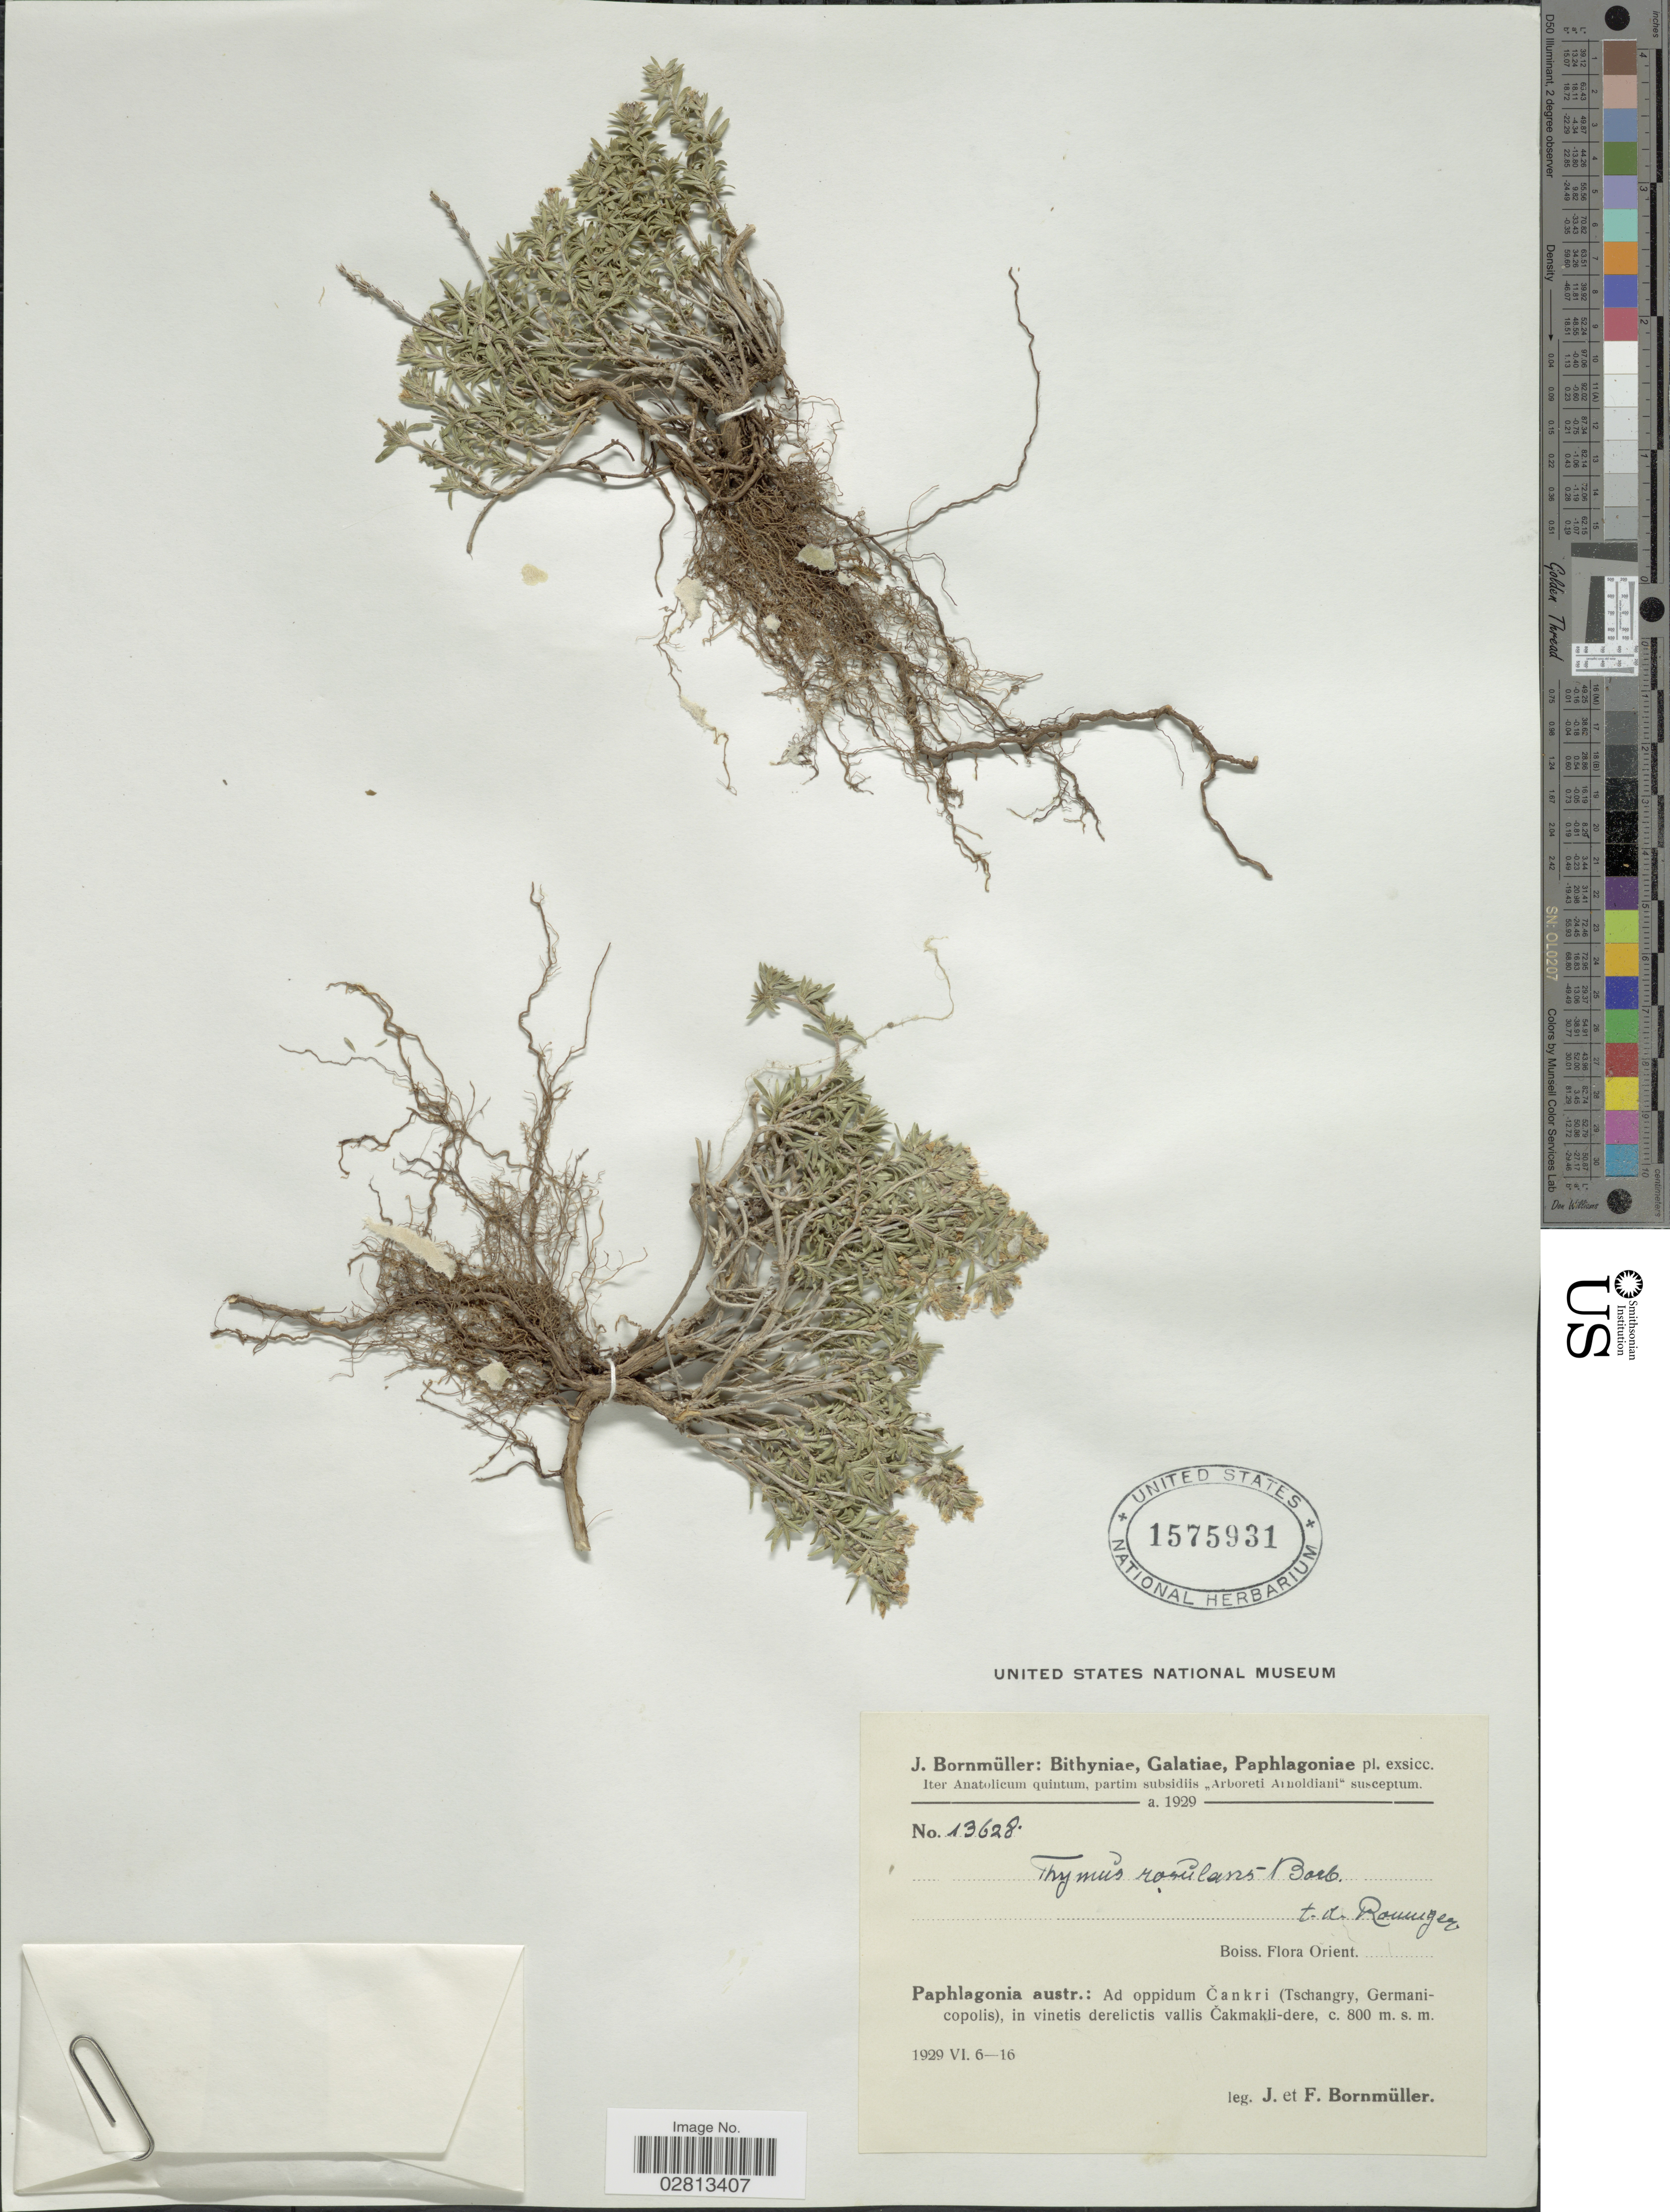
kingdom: Plantae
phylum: Tracheophyta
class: Magnoliopsida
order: Lamiales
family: Lamiaceae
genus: Thymus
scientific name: Thymus rosulans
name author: Borbás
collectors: J. Bornmüller & F. Bornmüller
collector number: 13628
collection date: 1929-06-06/1929-06-16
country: Turkey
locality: Paphlagonia austr.: Ad oppidum Cankri (Tschangry, Germanicopolis), in vinetis derelictis vallis Cakmakli- dere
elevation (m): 800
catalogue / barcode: US 1575931